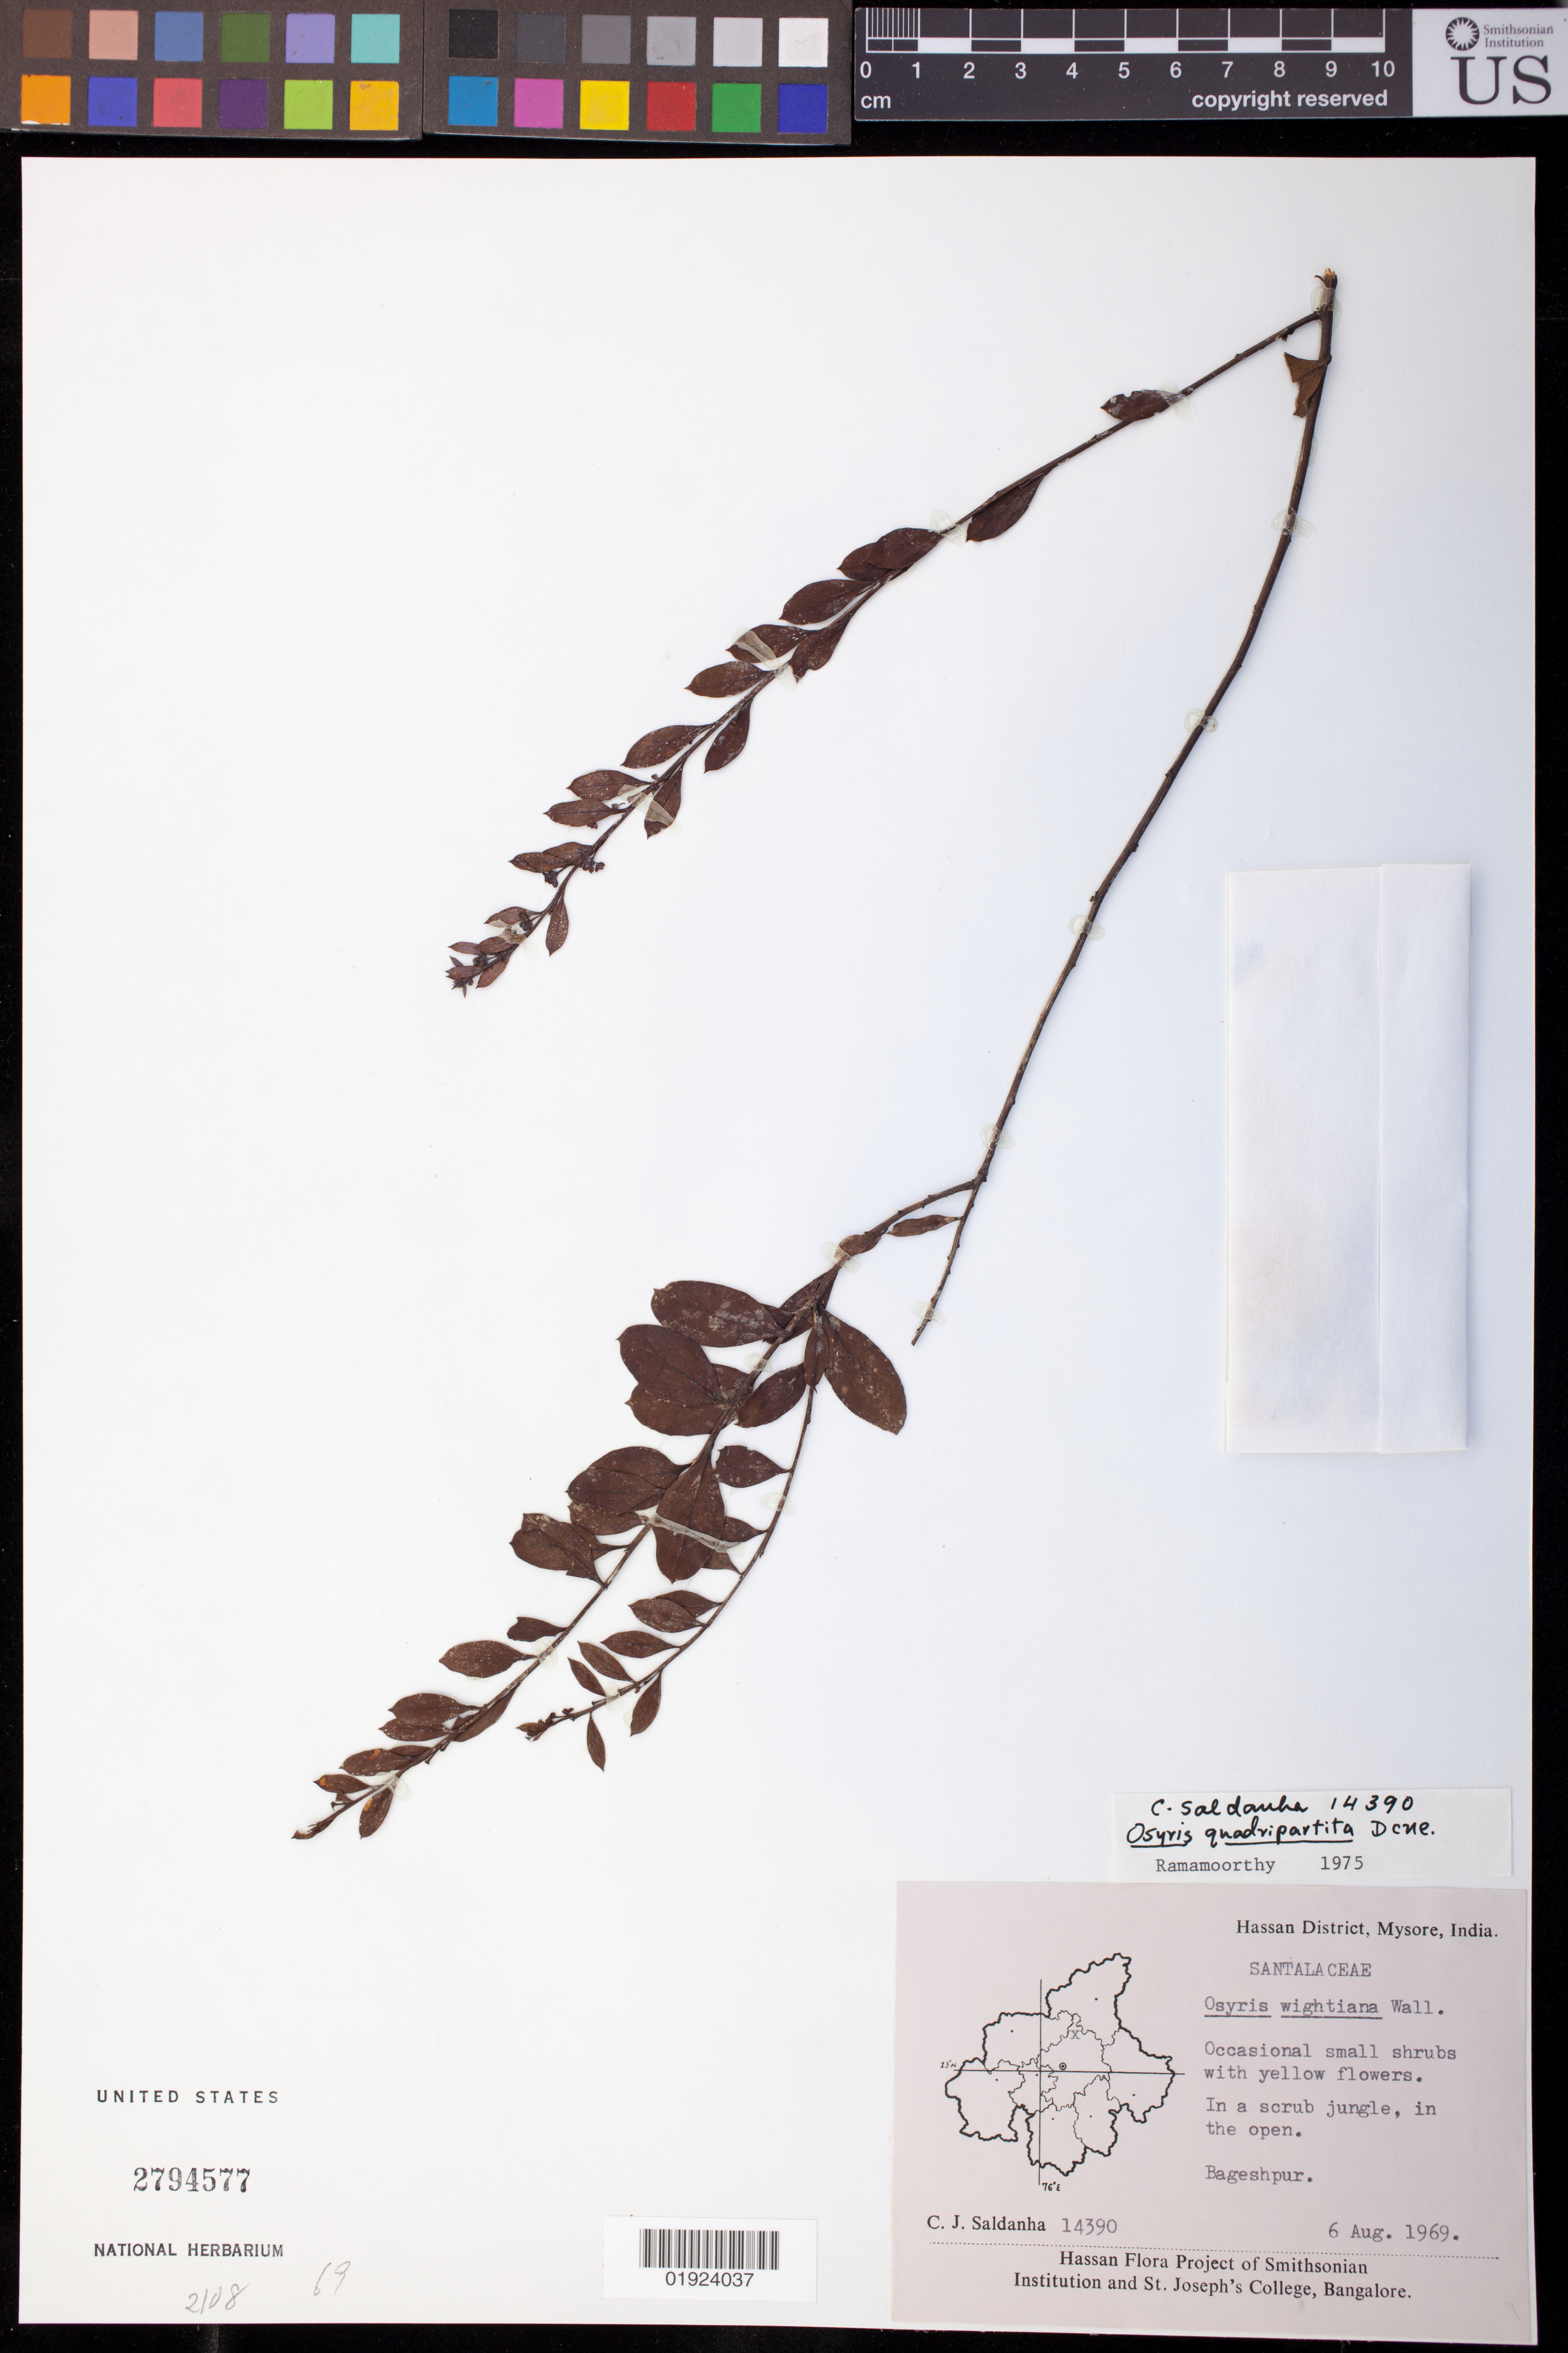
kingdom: Plantae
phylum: Tracheophyta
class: Magnoliopsida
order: Santalales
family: Santalaceae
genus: Osyris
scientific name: Osyris quadripartita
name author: Salzm. ex Decne.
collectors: C. J. Saldanha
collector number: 14390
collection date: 1969-08-06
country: India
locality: Bageshpur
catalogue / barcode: US 2794577